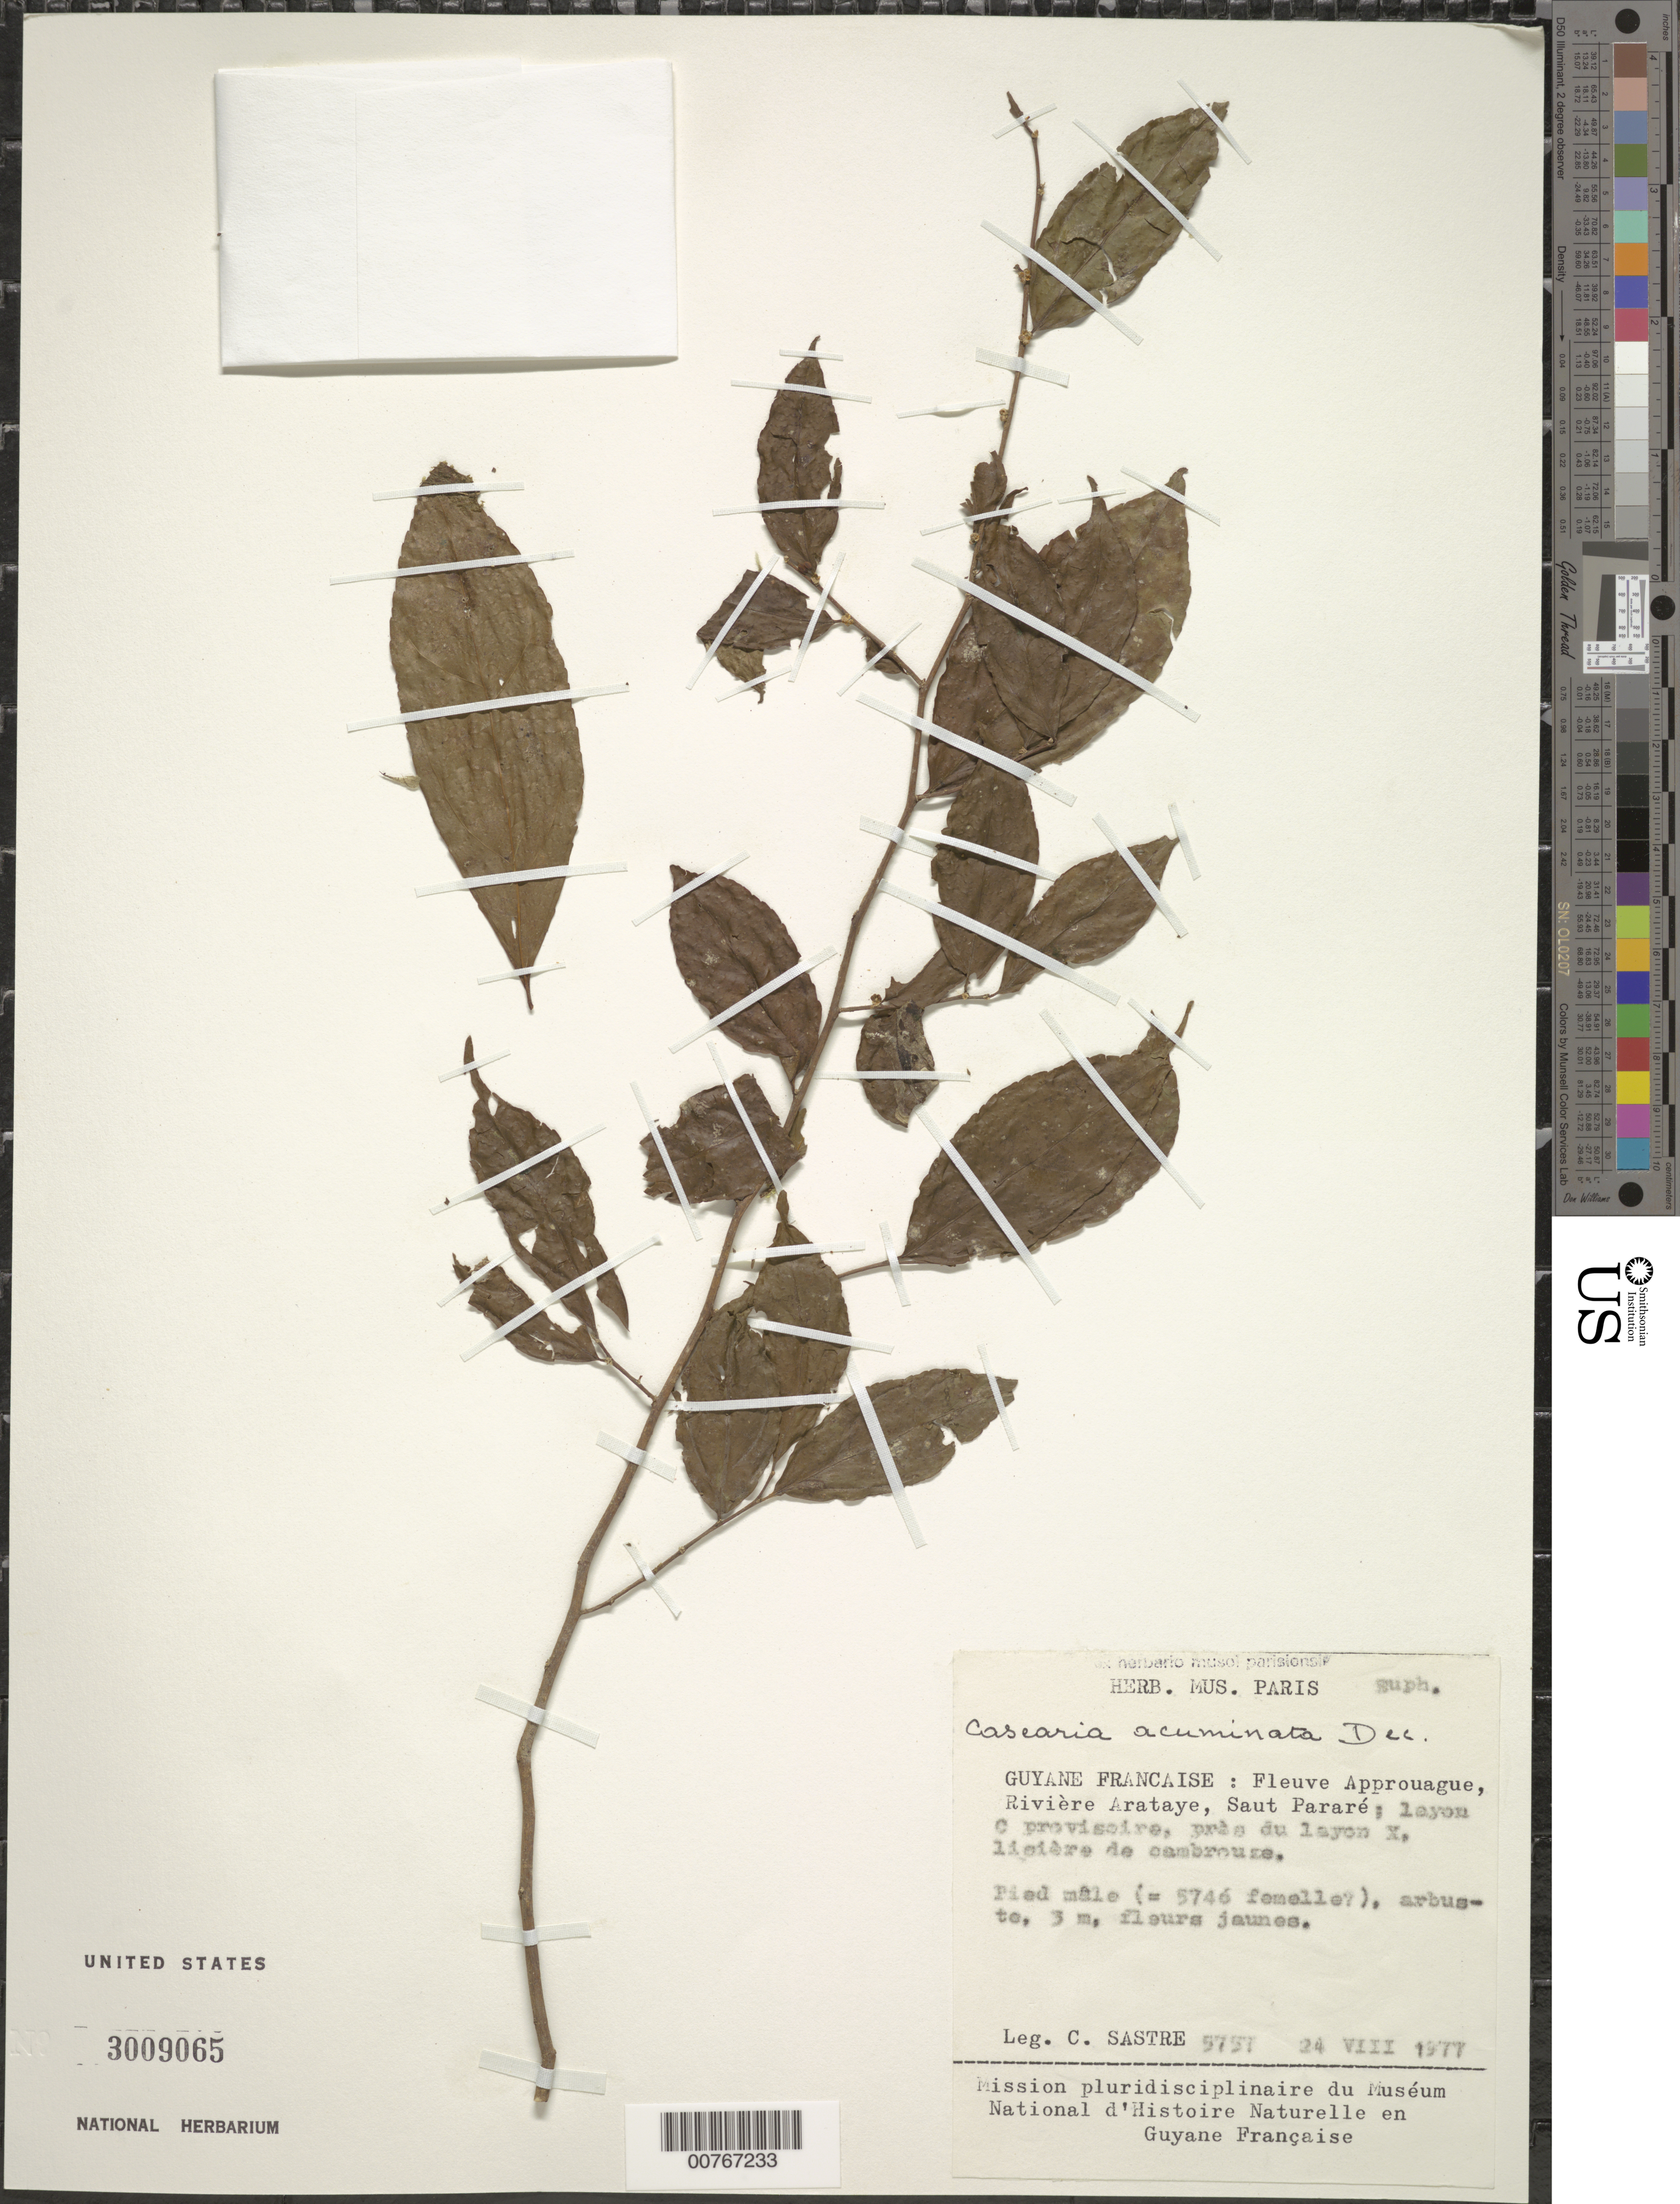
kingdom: Plantae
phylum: Tracheophyta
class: Magnoliopsida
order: Malpighiales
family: Salicaceae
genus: Casearia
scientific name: Casearia acuminata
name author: DC.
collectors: C. H. L. Sastre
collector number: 5757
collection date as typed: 24-Aug-77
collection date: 1977-08-24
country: French Guiana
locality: Saut Pararé, Rivière Arataye, Fleuve Approuague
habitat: Lisière de cambrouse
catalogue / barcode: US 3009065